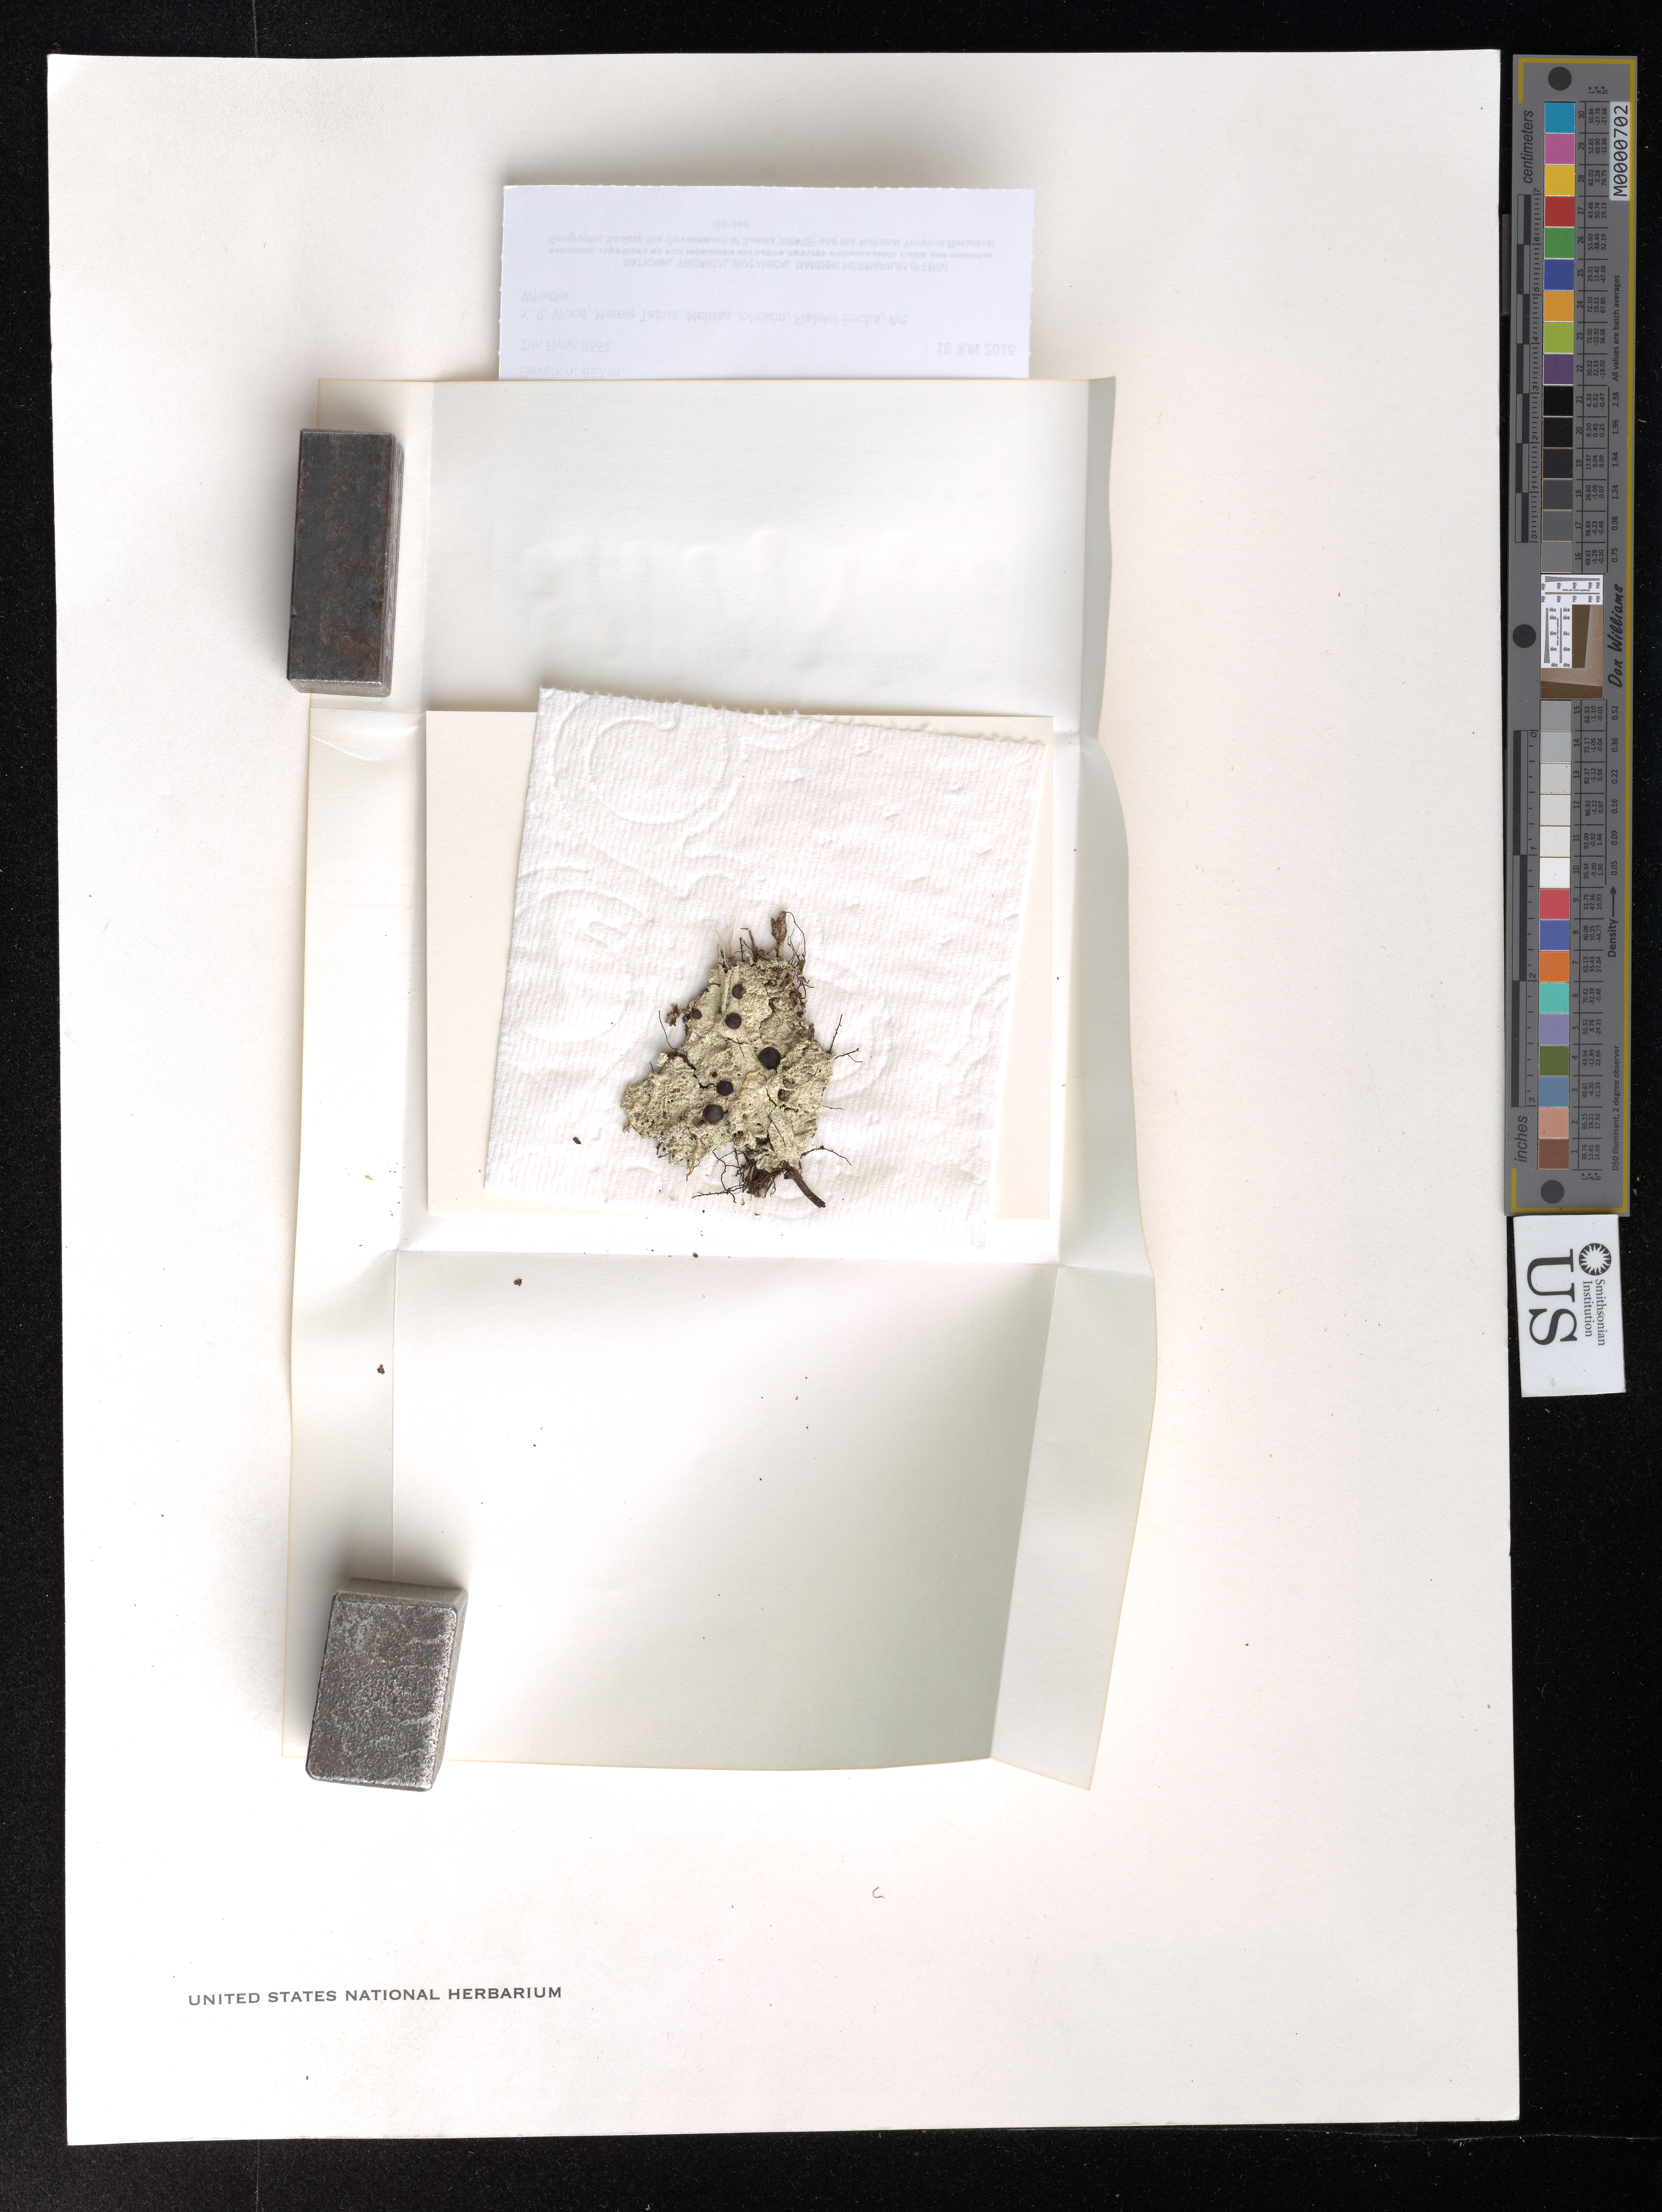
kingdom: Fungi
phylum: Ascomycota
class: Lecanoromycetes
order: Teloschistales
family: Megalosporaceae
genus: Megalospora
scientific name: Megalospora sp.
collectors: T. W. Flynn, K. R. Wood, M. Tabua, M. Johnson, F. Enoka & A. Whistler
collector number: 8556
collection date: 2016-06-18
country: Samoa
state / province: Gagaifomauga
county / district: Savaii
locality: Mt. Matavanu crater rim.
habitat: Metrosideros dominated forest w/ Fagraea, Meryta, Melastoma. All trees clothed in bryophytes and orchids.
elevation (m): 657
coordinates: -13.536817, -172.393917